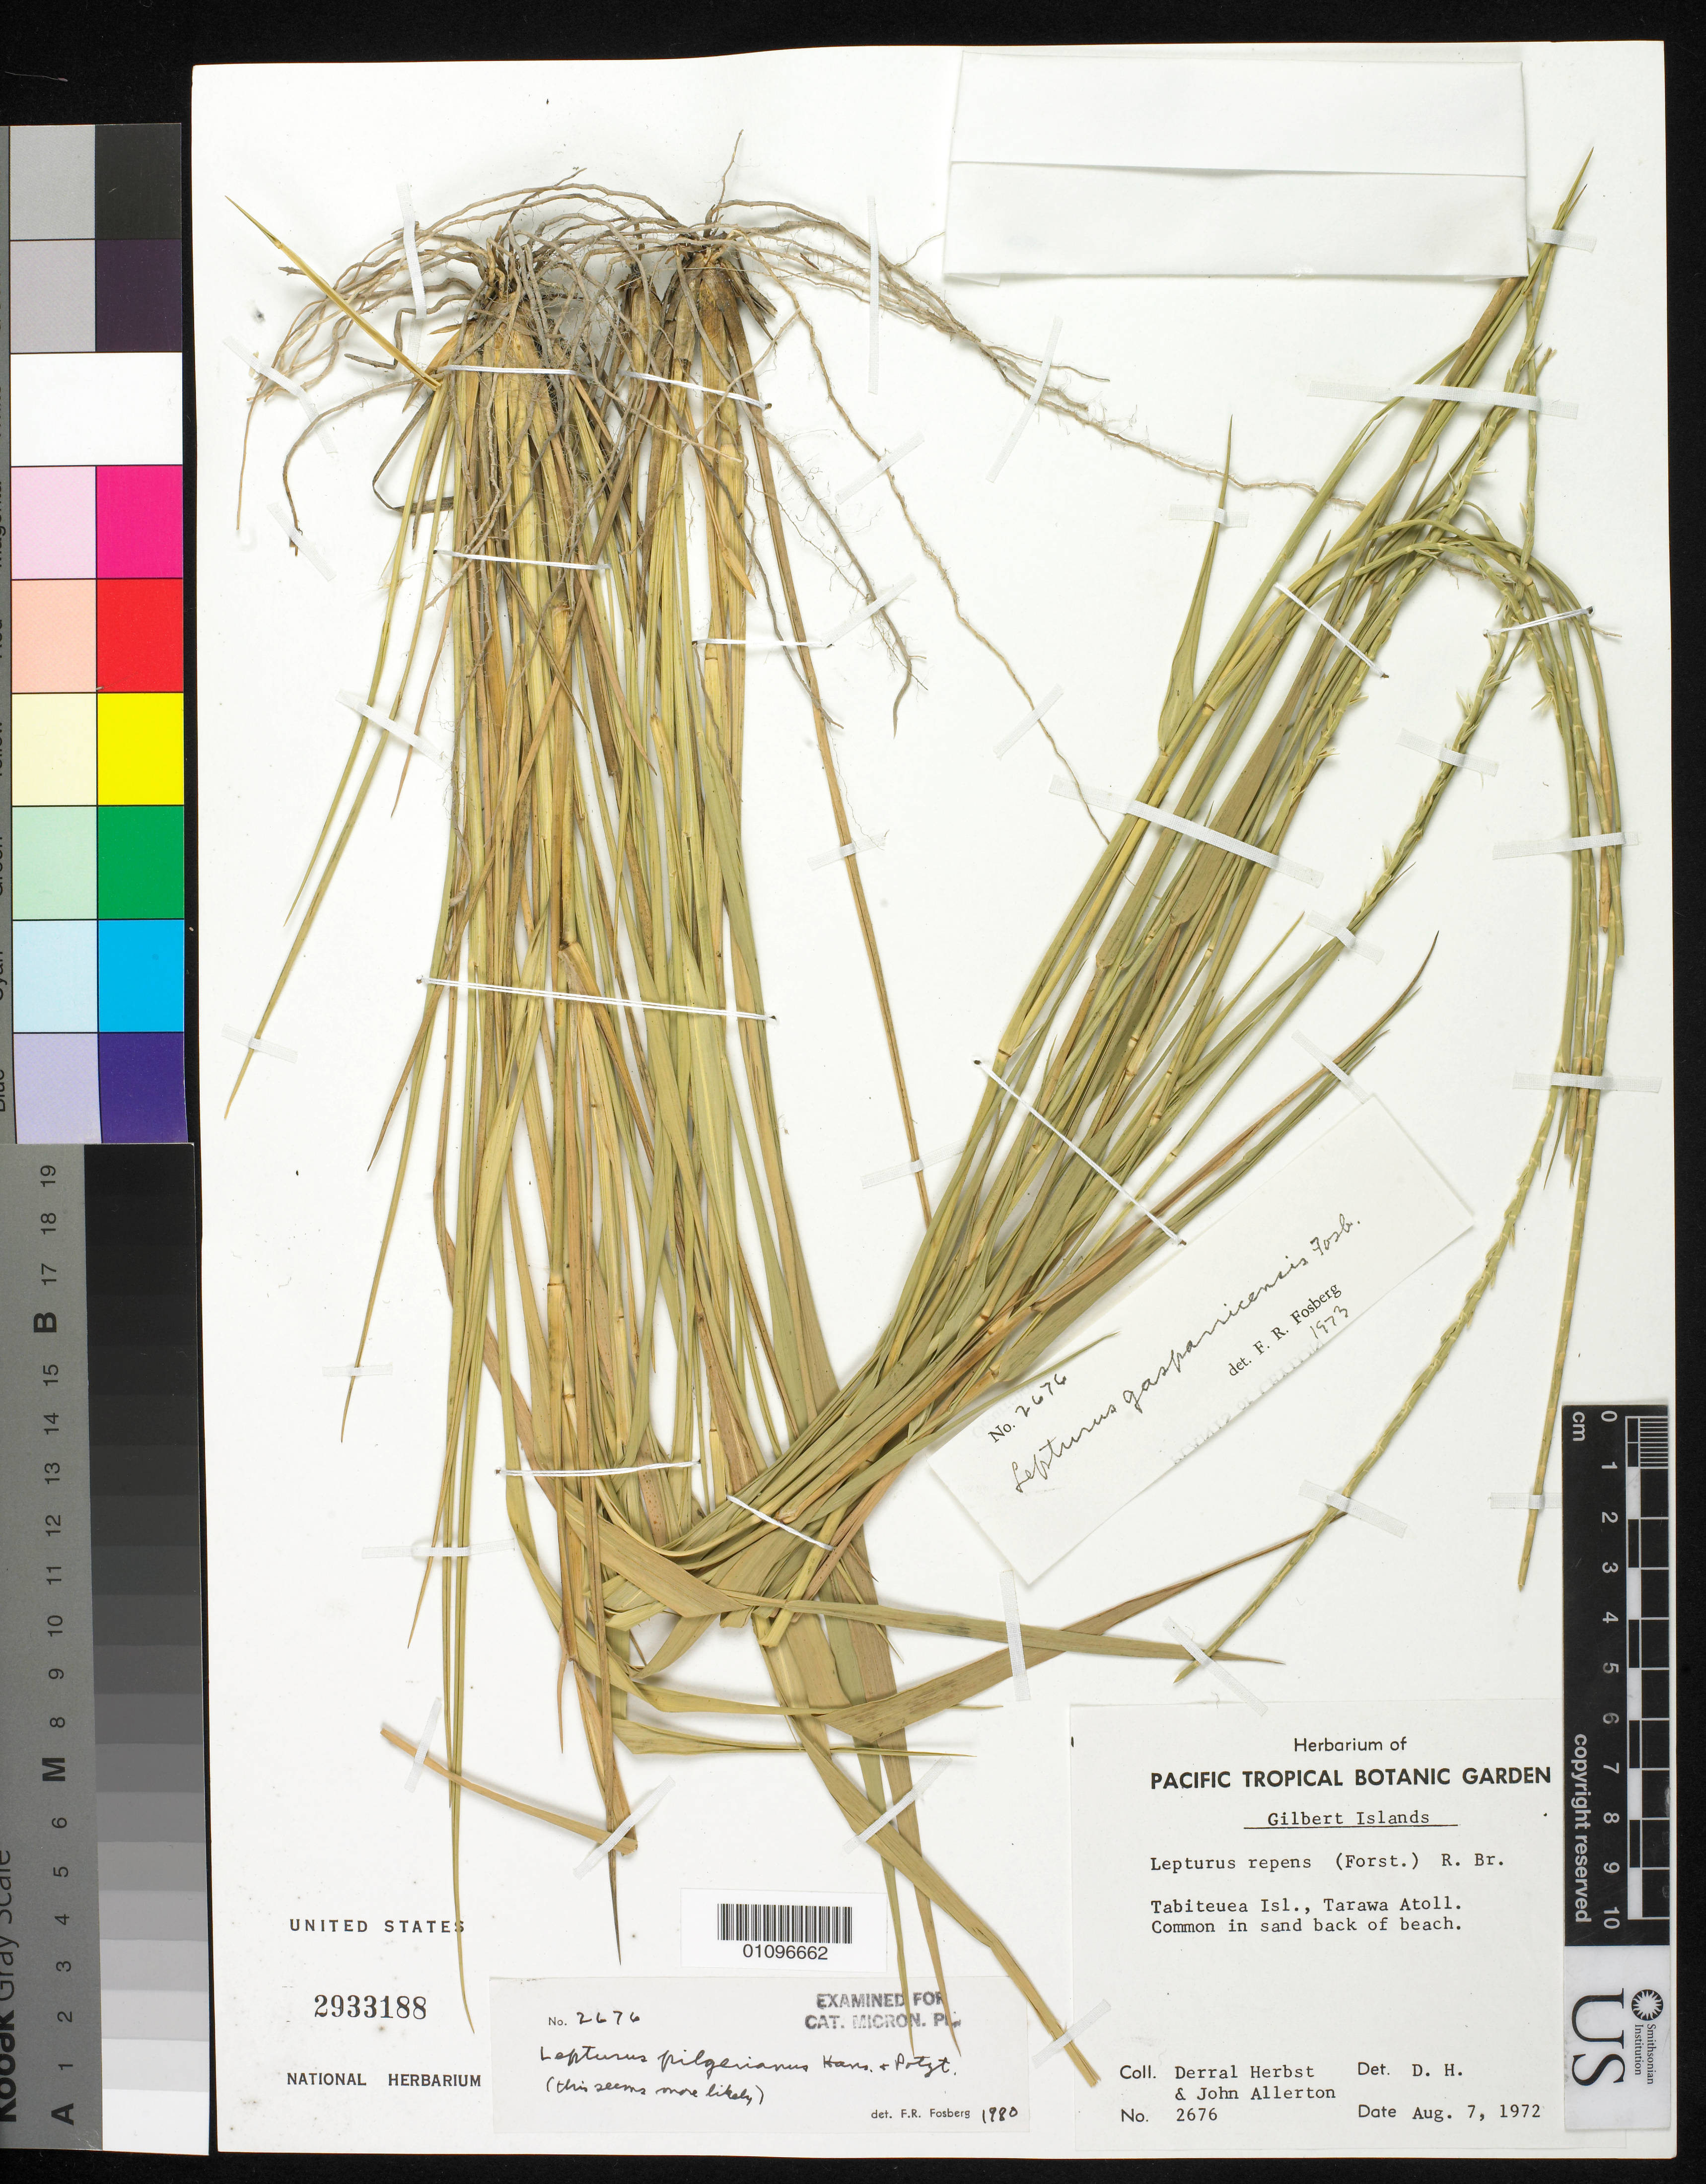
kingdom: Plantae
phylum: Tracheophyta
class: Liliopsida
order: Poales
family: Poaceae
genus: Lepturus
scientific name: Lepturus pilgerianus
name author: Hansen & Potztal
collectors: D. R. Herbst & J. Allerton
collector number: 2676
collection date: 1972-08-07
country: Kiribati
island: Tarawa Atoll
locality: Tabiteuea Islet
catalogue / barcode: US 2933188